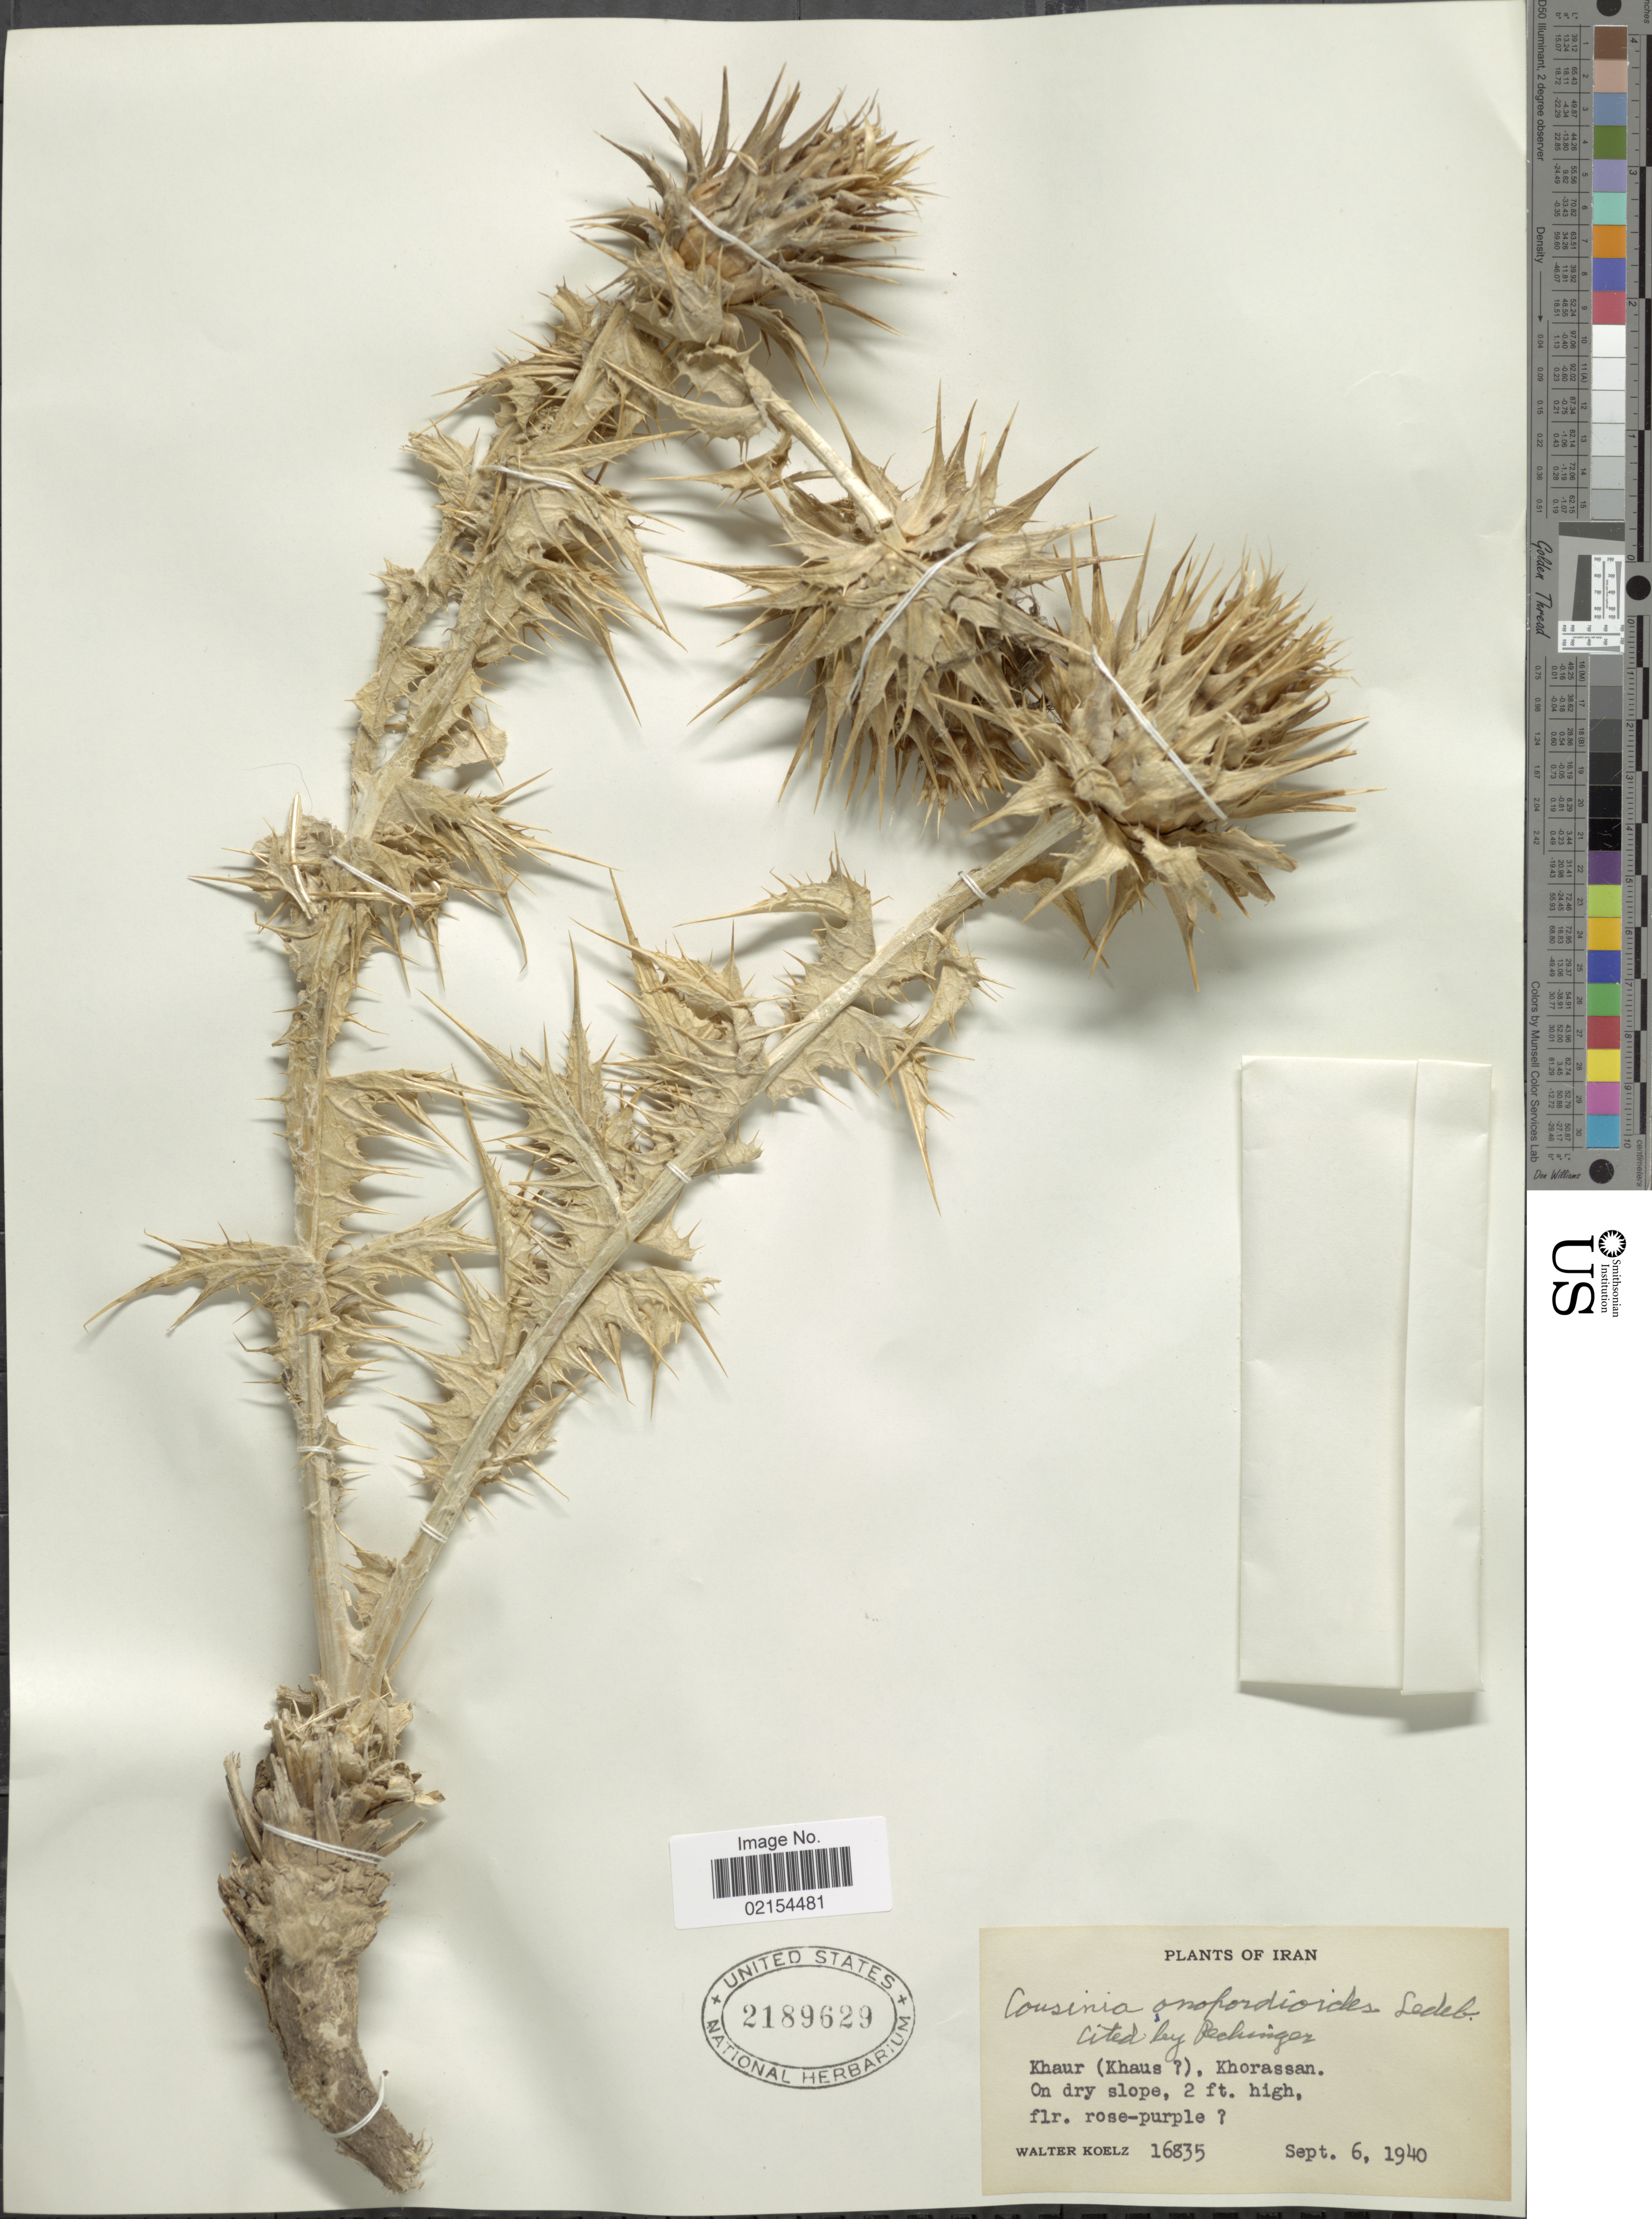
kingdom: Plantae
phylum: Tracheophyta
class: Magnoliopsida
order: Asterales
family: Asteraceae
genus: Cousinia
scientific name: Cousinia onopordioides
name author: Ledeb.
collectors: W. N. Koelz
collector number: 16835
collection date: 1940-09-06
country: Iran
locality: Khaur (Khaus), Khorassan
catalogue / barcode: US 2189629